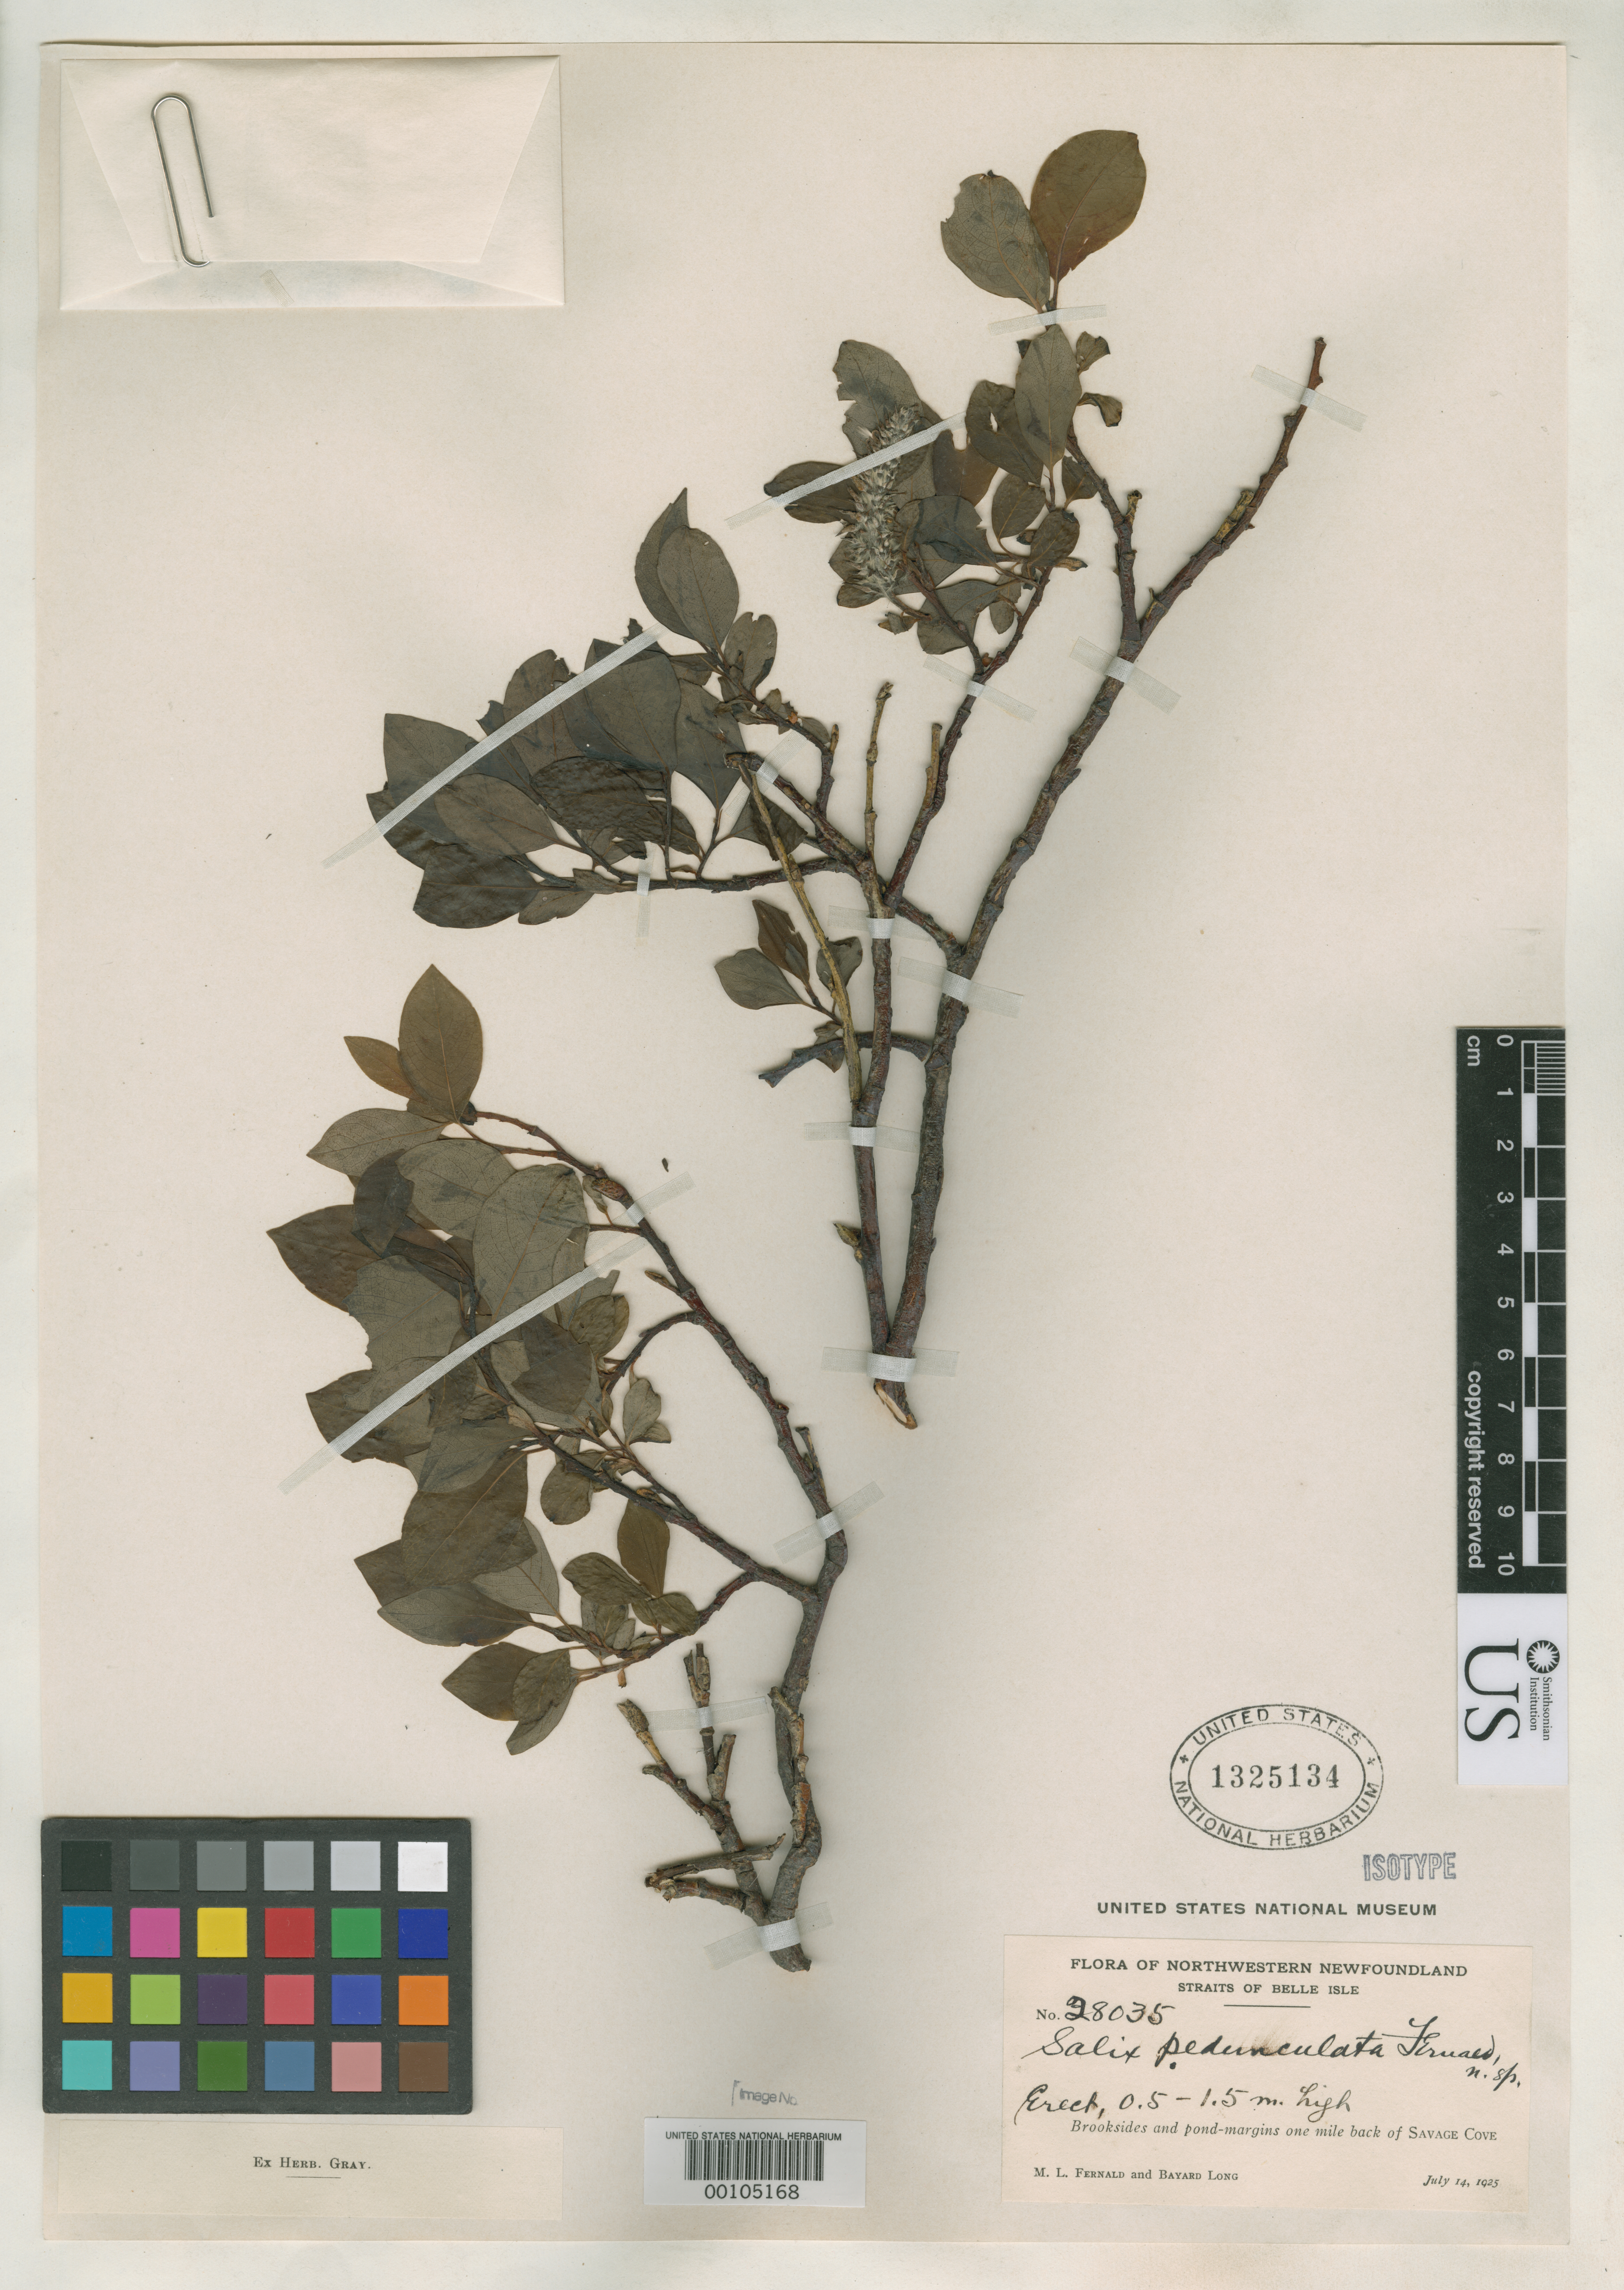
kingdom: Plantae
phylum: Tracheophyta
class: Magnoliopsida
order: Malpighiales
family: Salicaceae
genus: Salix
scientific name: Salix pedunculata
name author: Fernald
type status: Isotype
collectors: M. L. Fernald & B. H. Long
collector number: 28035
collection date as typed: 14 Jul 1925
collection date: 1925-07-14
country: Canada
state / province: Newfoundland and Labrador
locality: Belle Isle, near Savage Cove.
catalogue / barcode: US 1325134